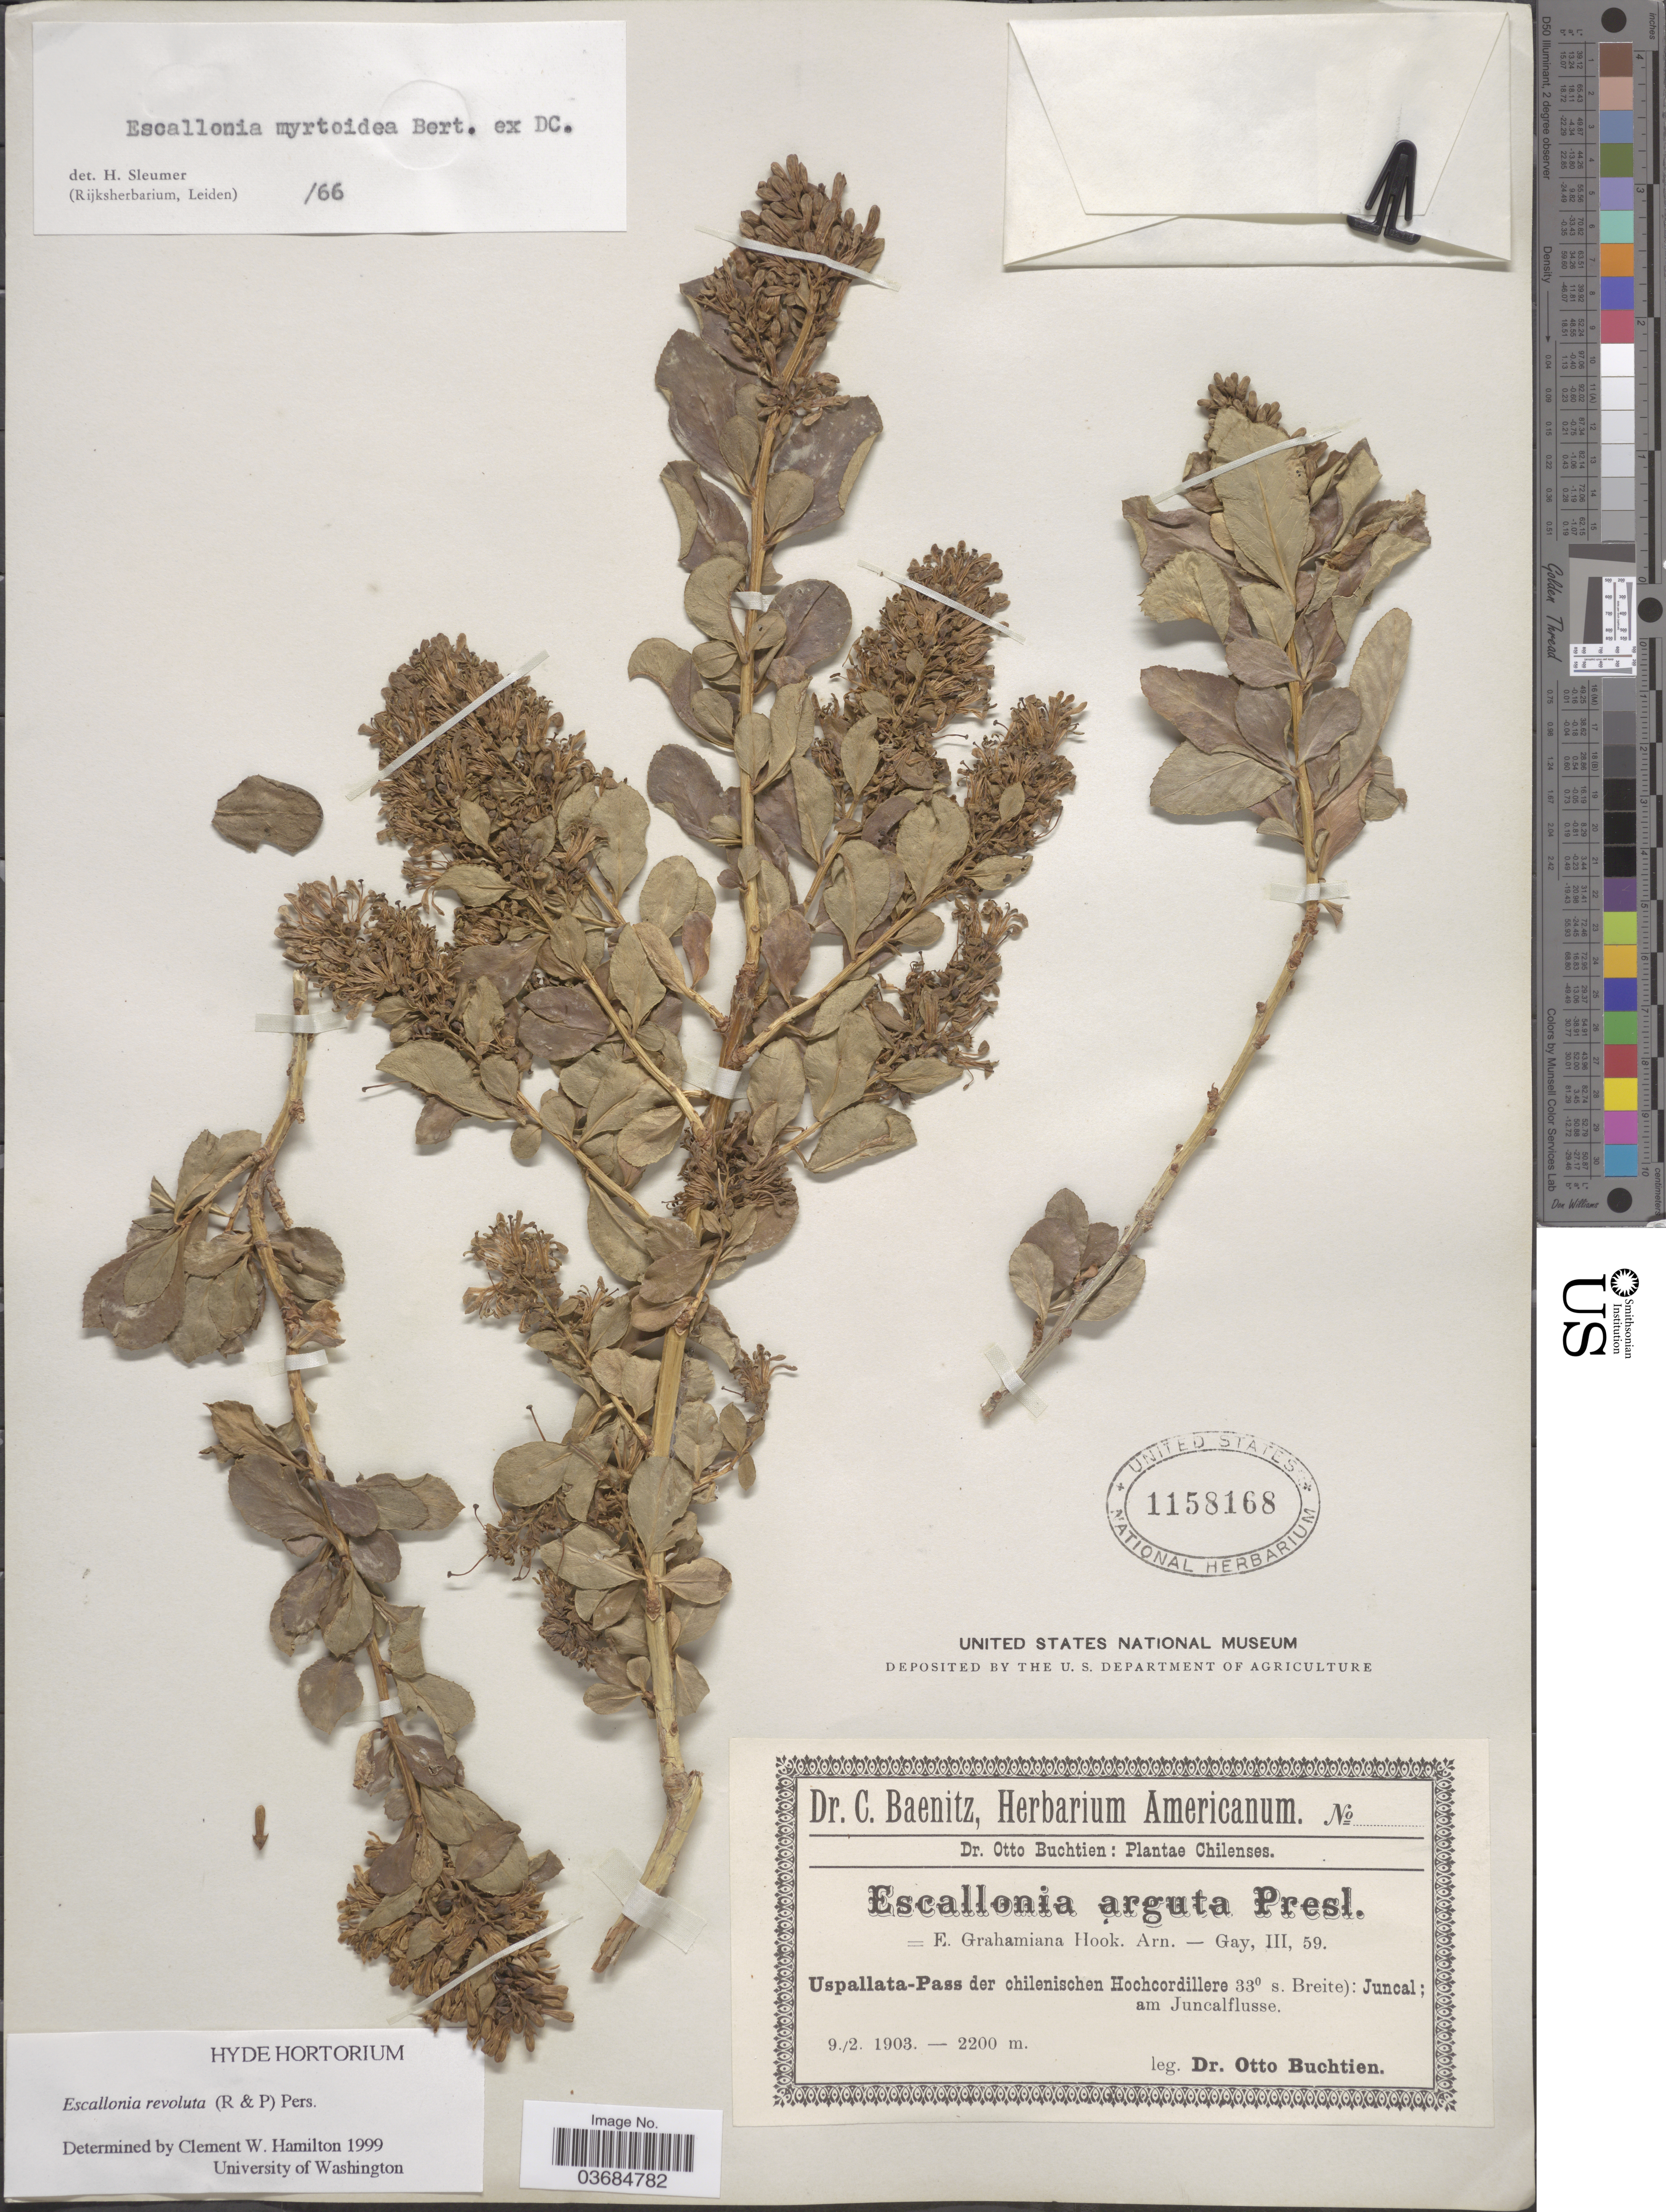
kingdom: Plantae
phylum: Tracheophyta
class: Magnoliopsida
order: Escalloniales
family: Escalloniaceae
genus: Escallonia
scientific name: Escallonia revoluta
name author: (Ruiz & Pav.) Pers.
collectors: O. Buchtien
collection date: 1903-02-09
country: Chile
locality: Uspallata-Pass der chilenischen Hochcordillere: Juncal; am Juncalflusse.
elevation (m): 2200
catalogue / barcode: US 1158168